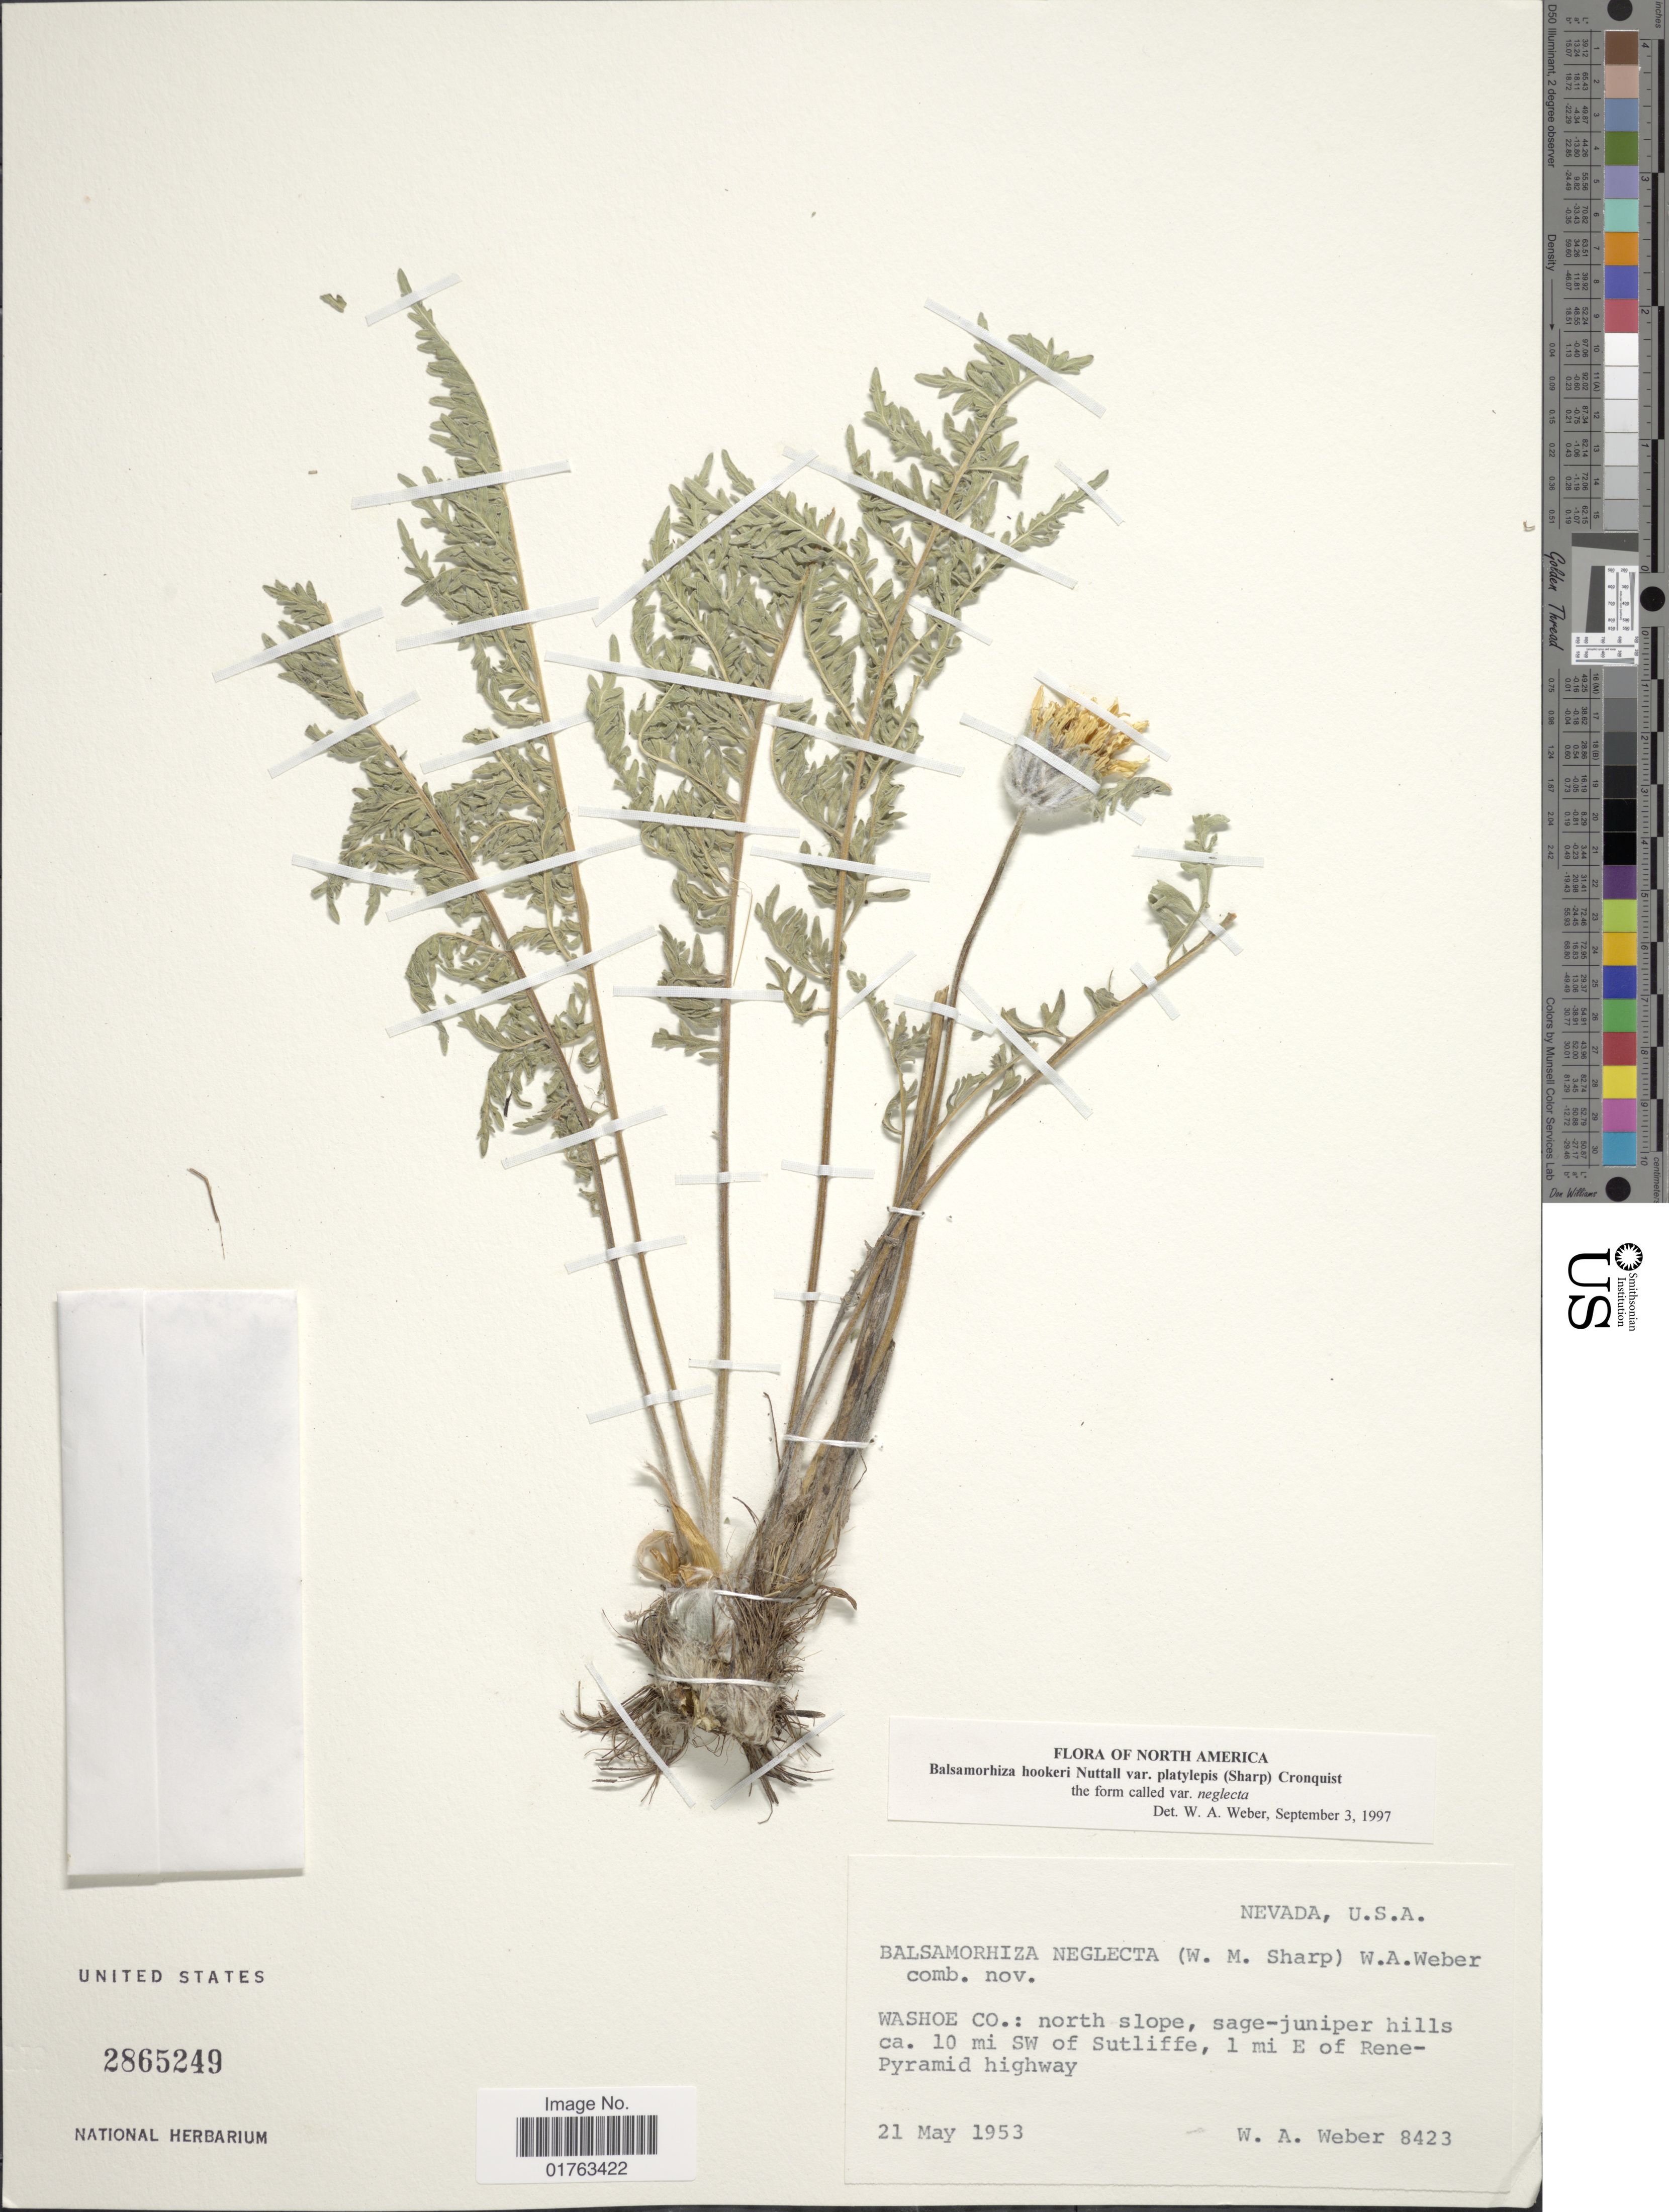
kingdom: Plantae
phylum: Tracheophyta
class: Magnoliopsida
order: Asterales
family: Asteraceae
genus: Balsamorhiza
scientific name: Balsamorhiza hookeri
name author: Nutt.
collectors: W. A. Weber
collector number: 8423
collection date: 1953-05-21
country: United States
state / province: Nevada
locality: Washoe Co.: north slope, sage-juniper hills ca. 10 mi SW of Sutliffe, 1 mi E of Rene-Pyramid highway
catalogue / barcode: US 2865249